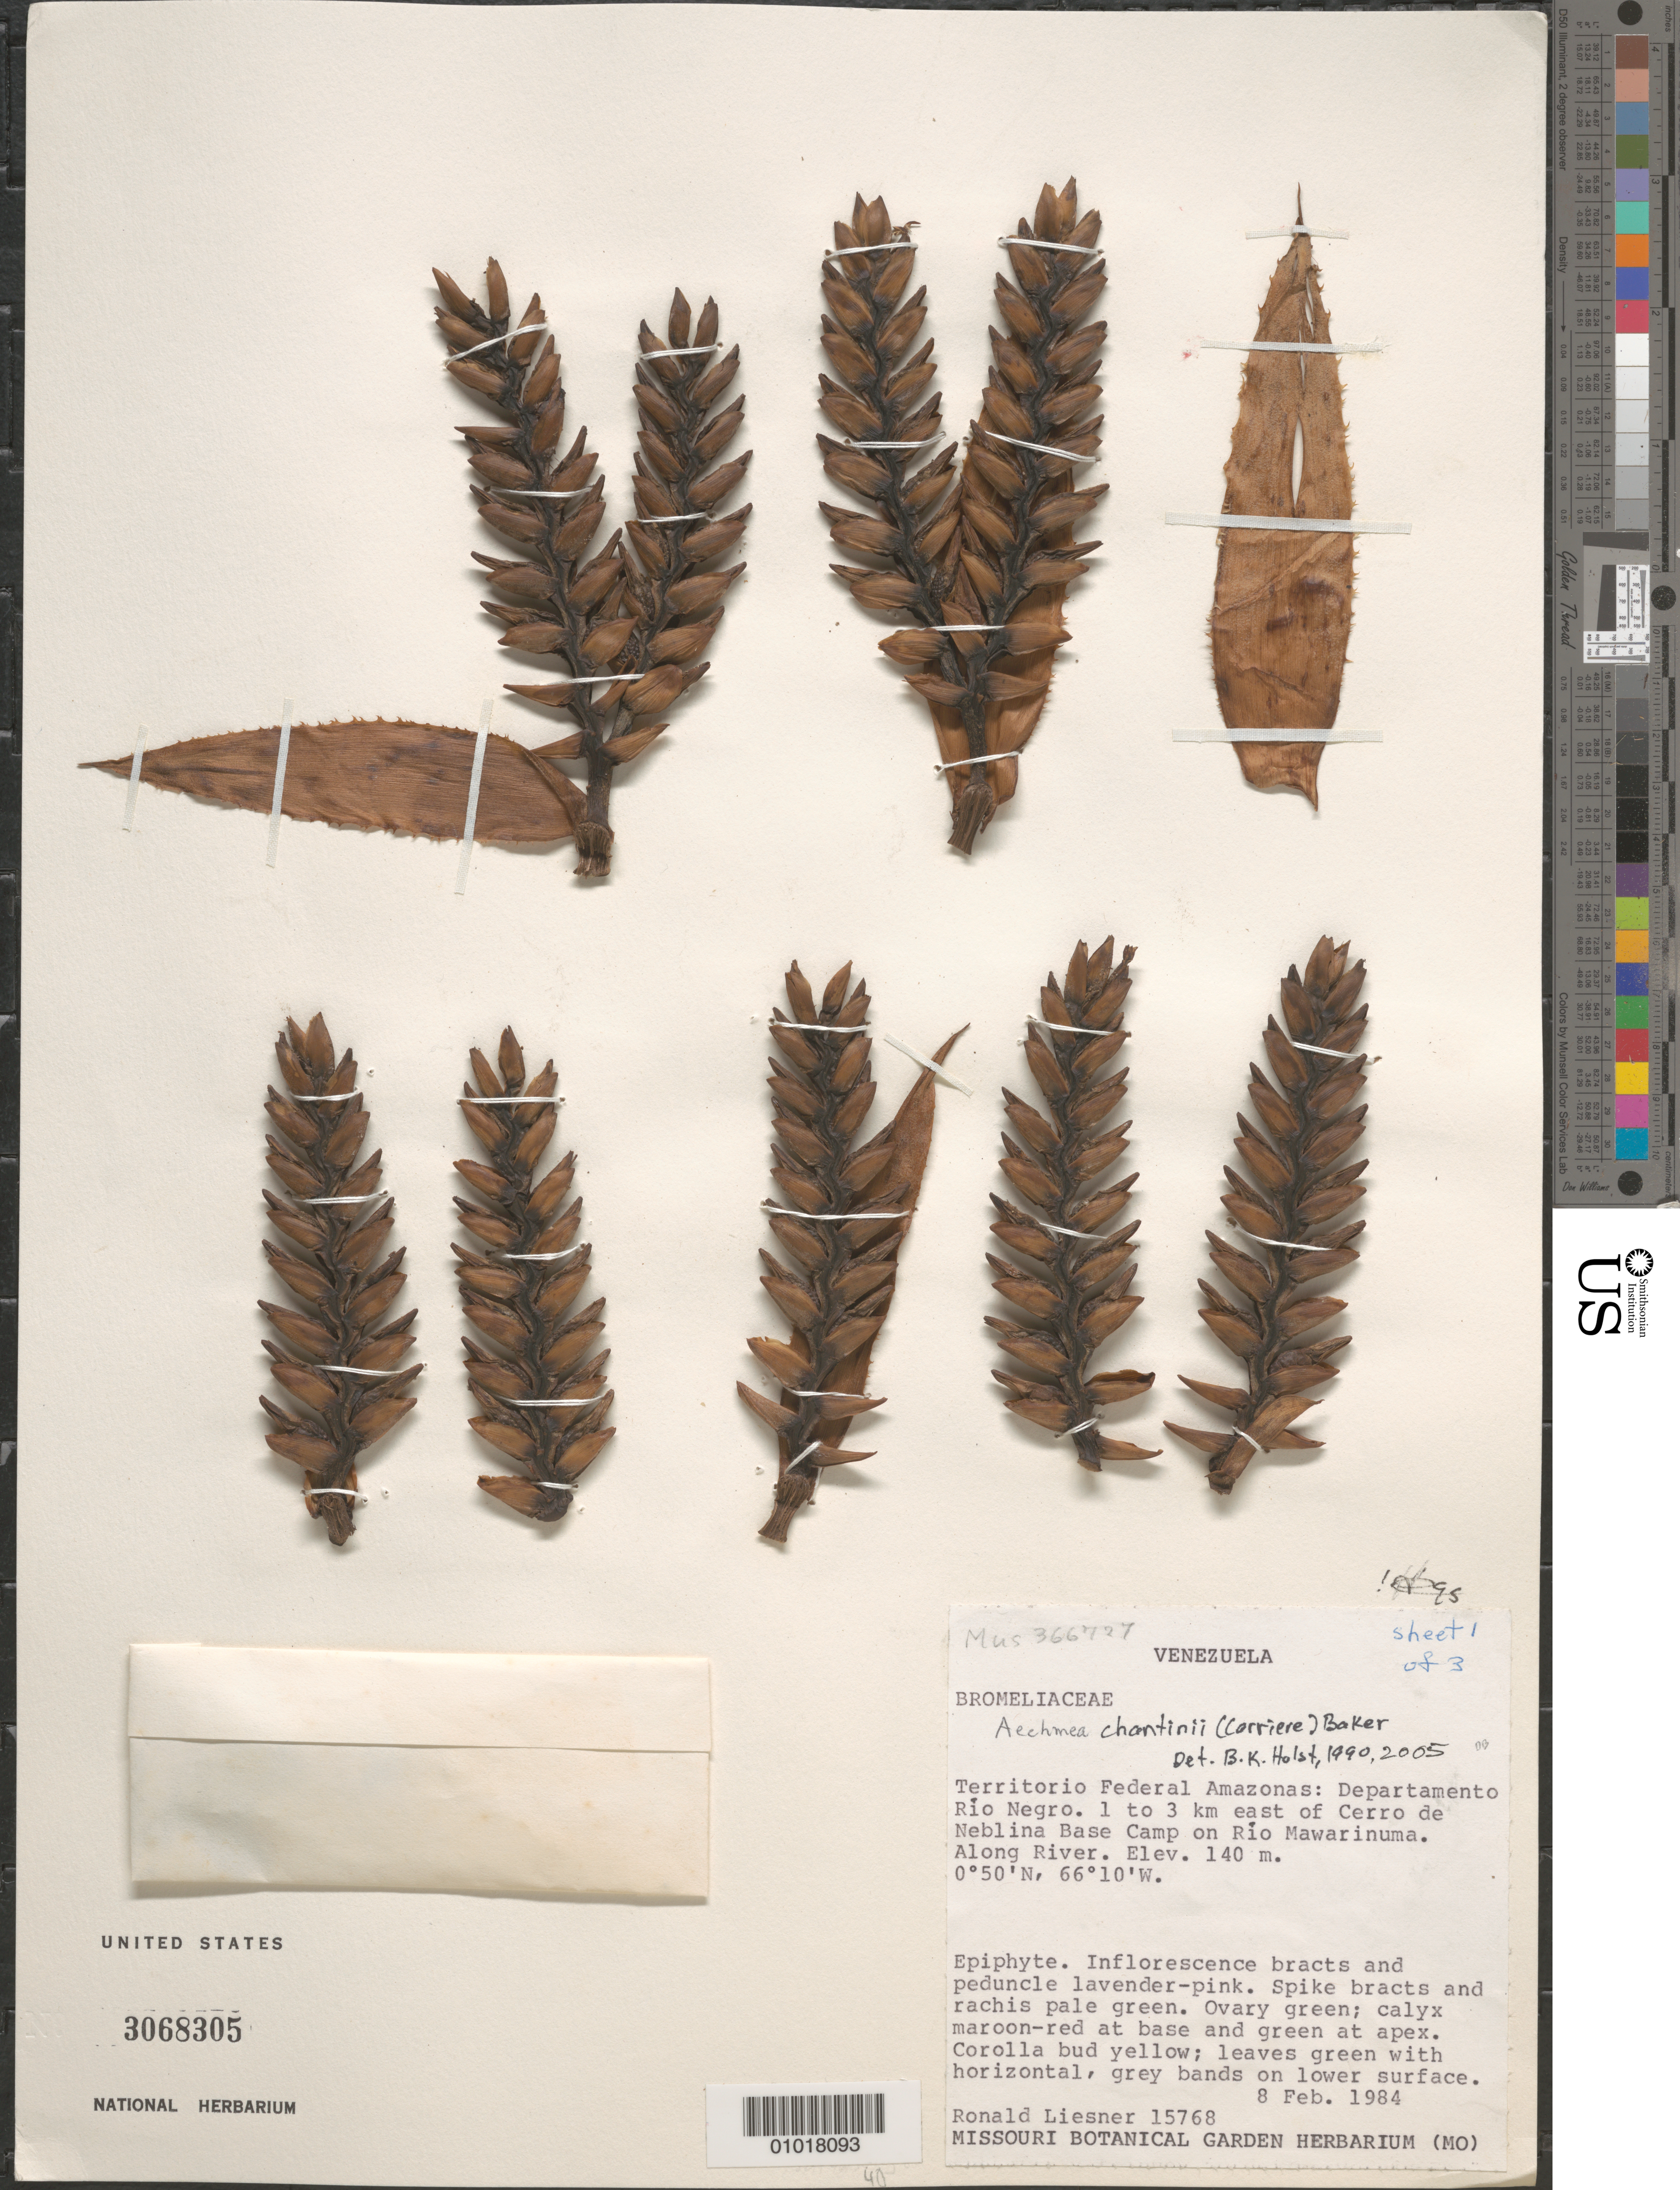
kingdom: Plantae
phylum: Tracheophyta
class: Liliopsida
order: Poales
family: Bromeliaceae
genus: Aechmea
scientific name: Aechmea chantinii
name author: (Carrière) Baker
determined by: Holst, Bruce K.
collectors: R. L. Liesner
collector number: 15768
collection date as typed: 8-Feb-84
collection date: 1984-02-08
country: Venezuela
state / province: Amazonas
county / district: Río Negro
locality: Río Mawarinuma, 1-3 km E of Cerro de La Neblina Base Camp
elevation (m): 140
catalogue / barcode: US 3068305